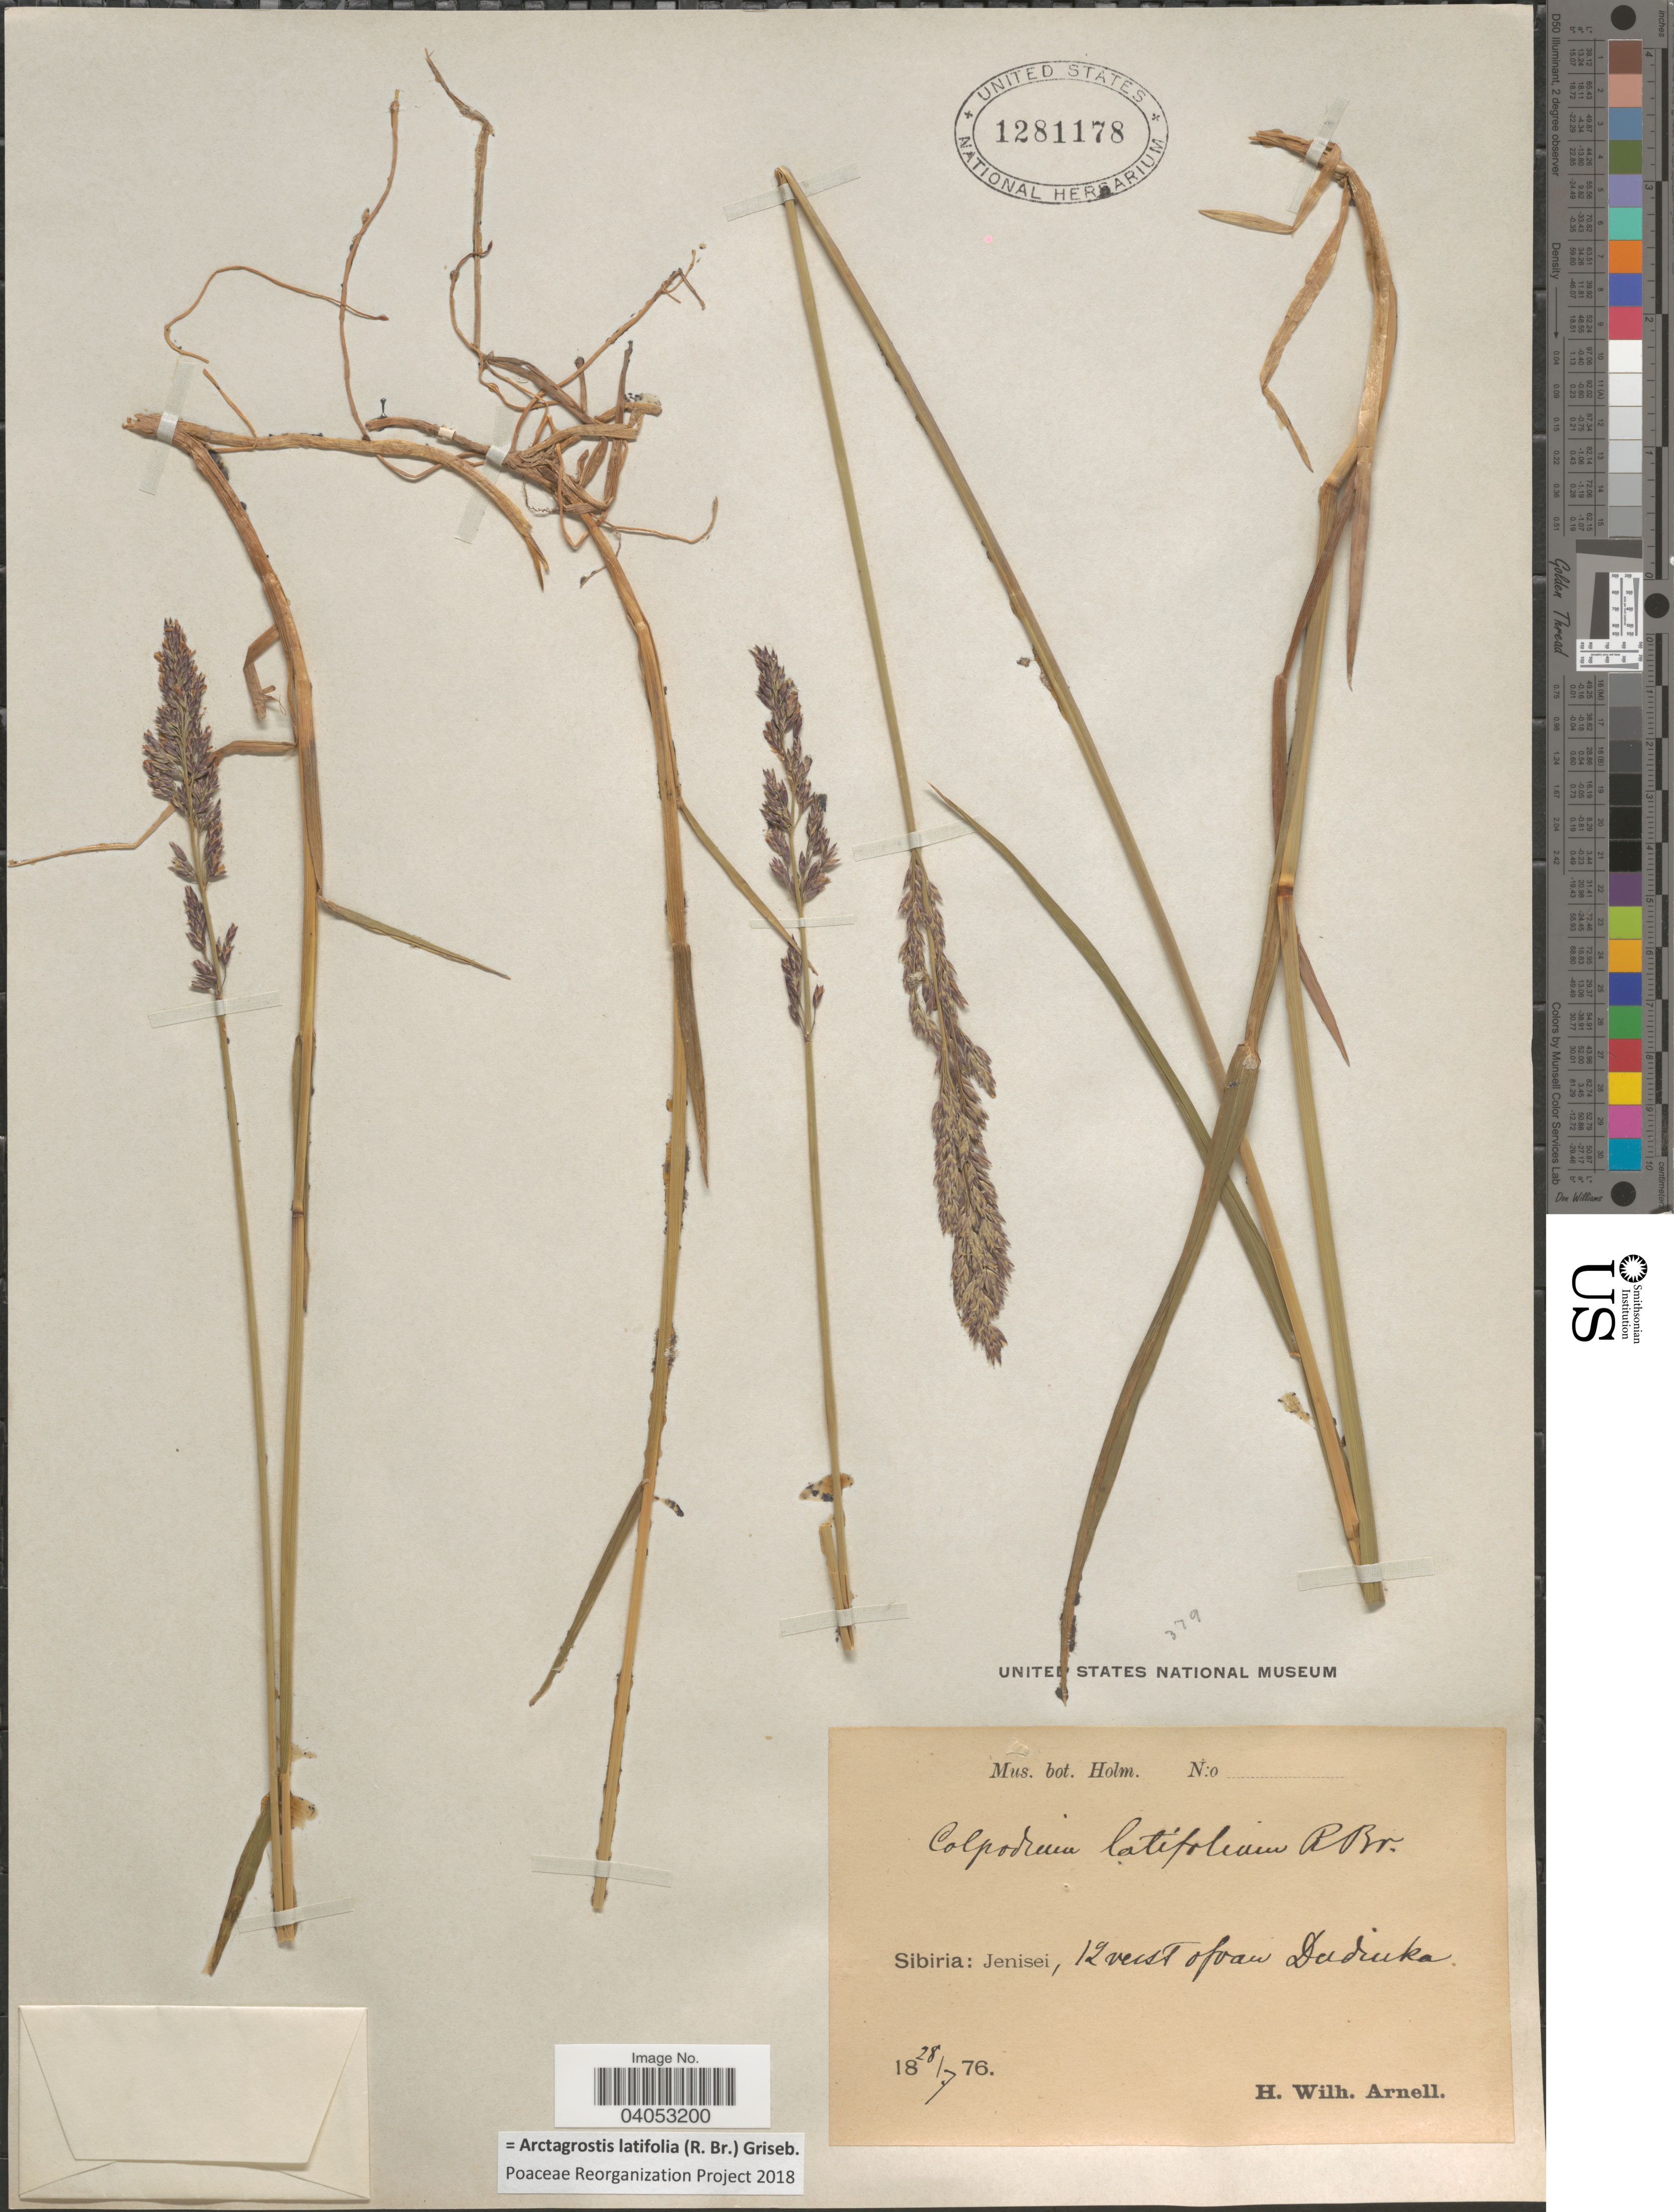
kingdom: Plantae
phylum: Tracheophyta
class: Liliopsida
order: Poales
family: Poaceae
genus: Arctagrostis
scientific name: Arctagrostis latifolia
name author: (R. Br.) Griseb.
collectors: H. W. Arnell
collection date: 1876-07-28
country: Russian Federation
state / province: Krasnoyarsk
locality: Sibiria: Jenisei, 12 verst ofvan Dudinka.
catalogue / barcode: US 1281178